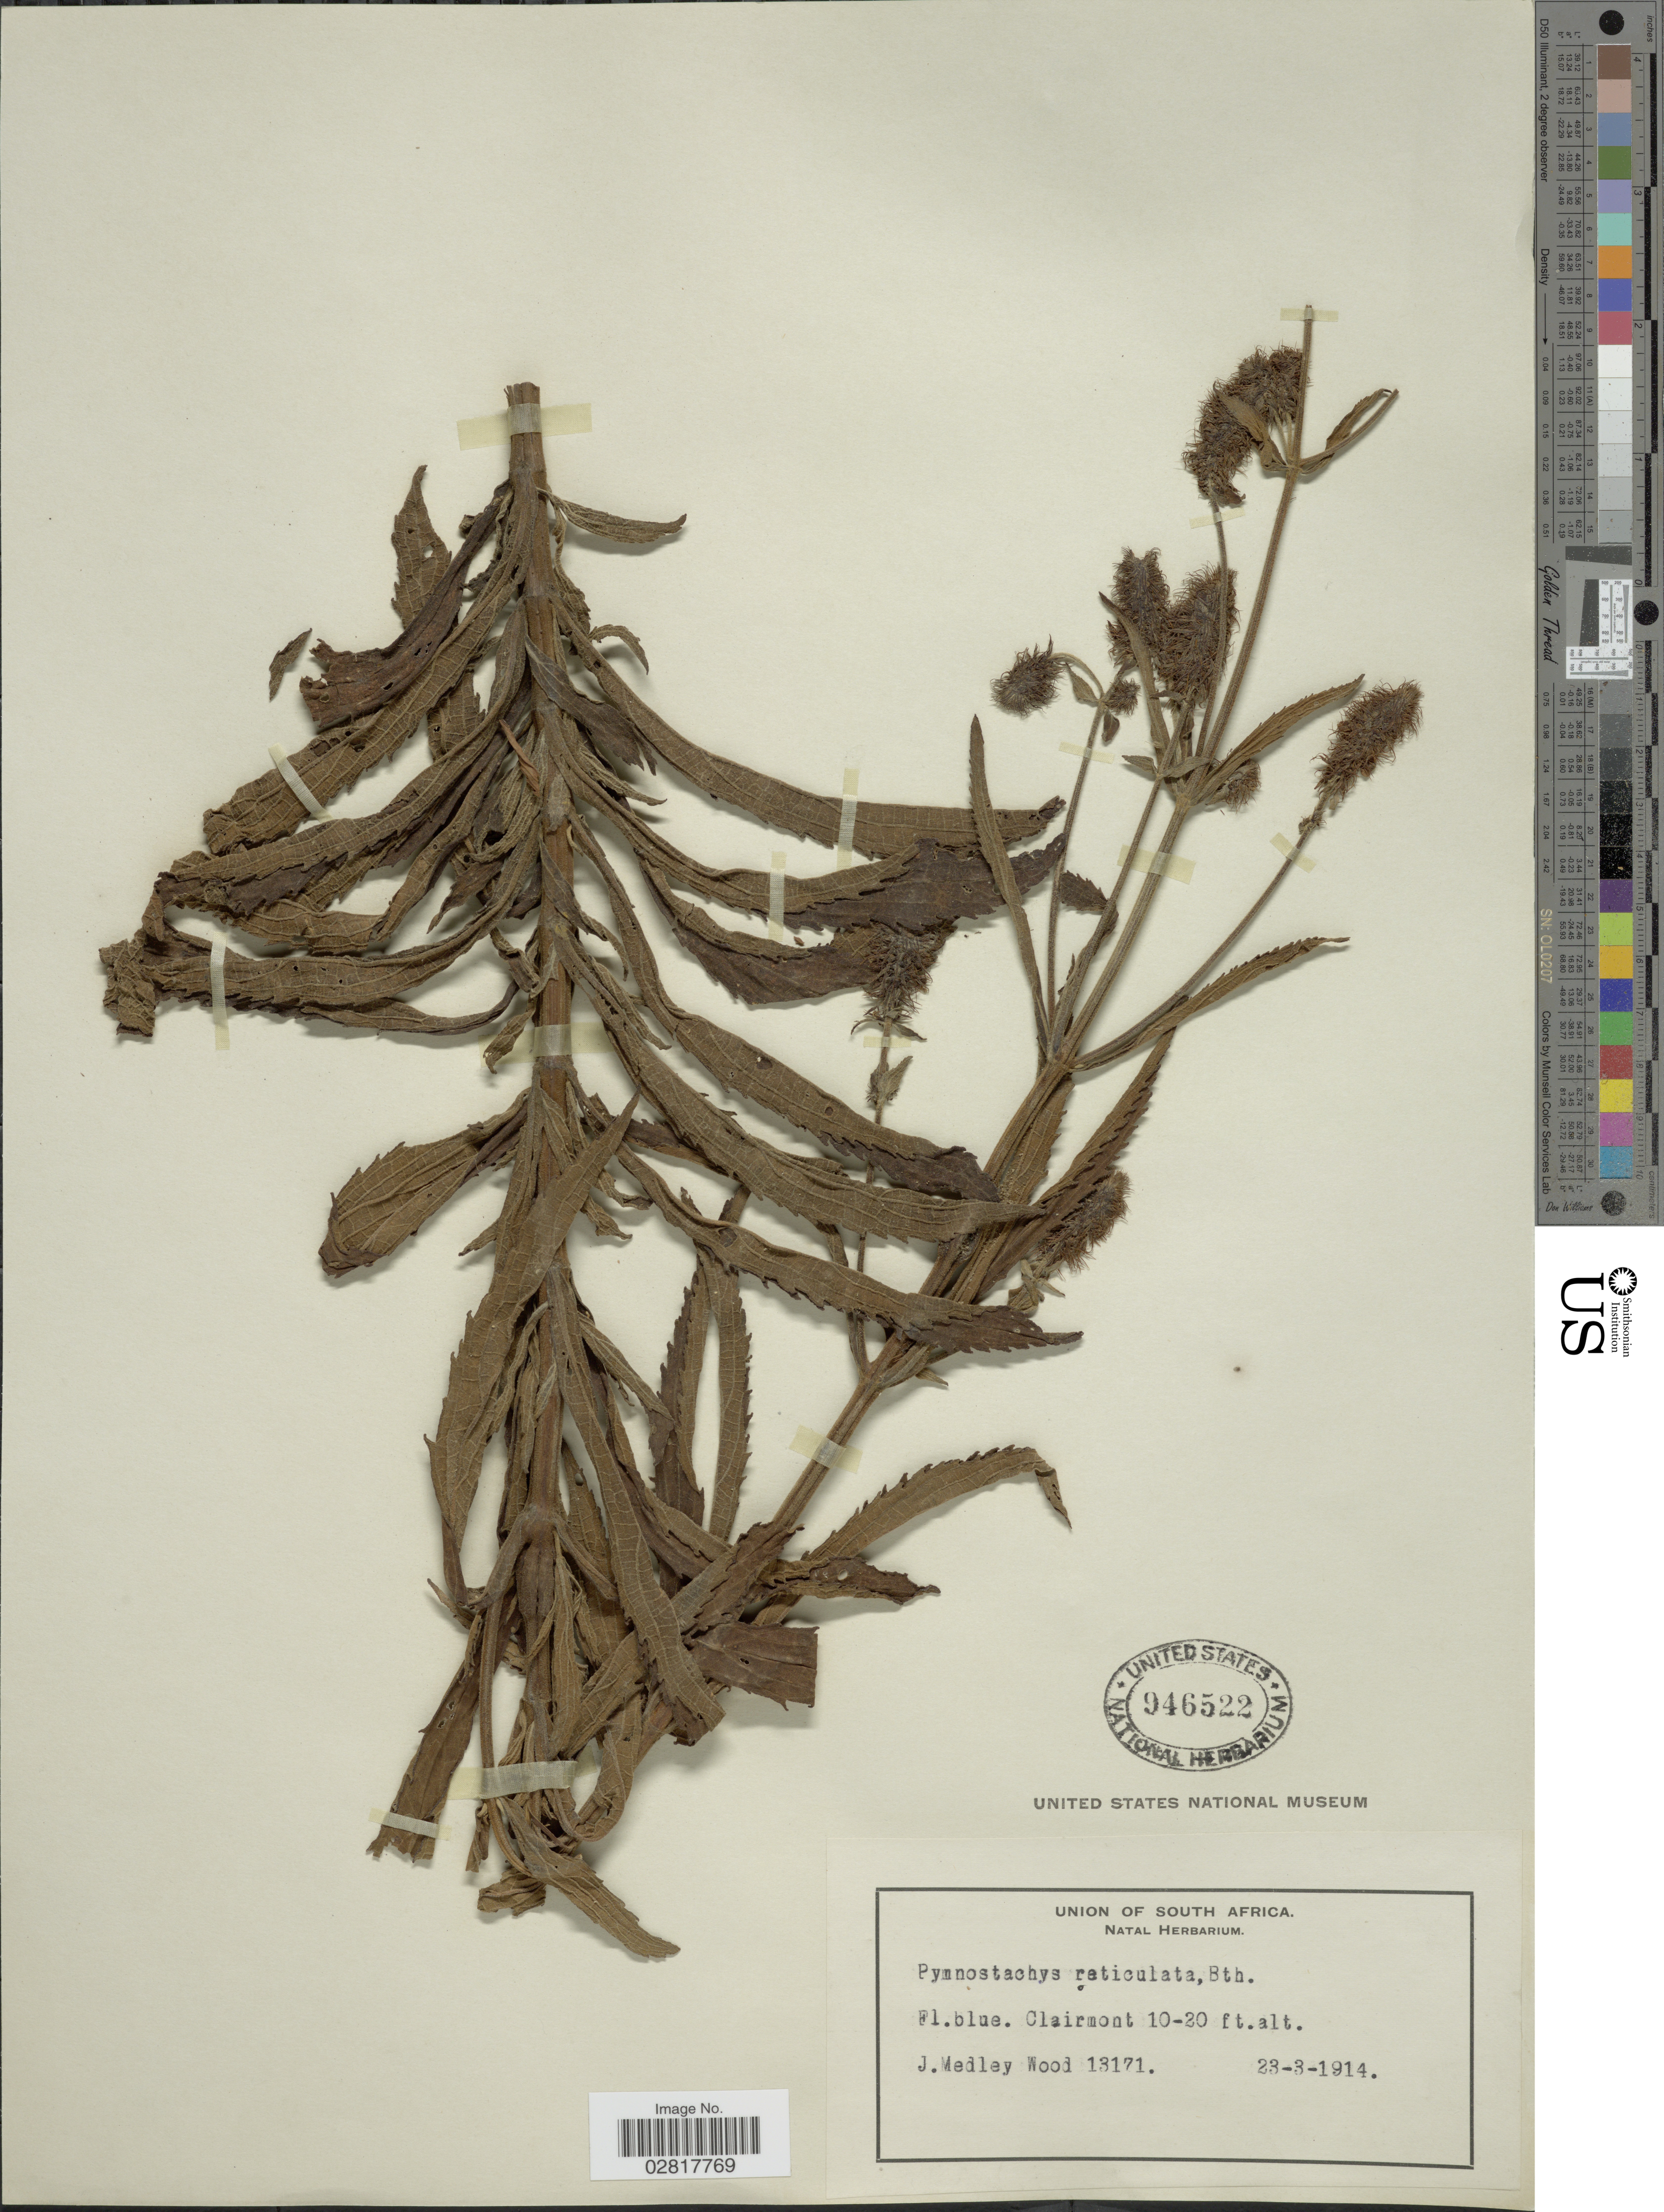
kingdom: Plantae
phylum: Tracheophyta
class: Magnoliopsida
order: Lamiales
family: Lamiaceae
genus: Pycnostachys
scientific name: Pycnostachys reticulata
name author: (E. Mey.) Benth.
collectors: J. Medley Wood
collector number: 13171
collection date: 1914-03-23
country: South Africa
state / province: KwaZulu-Natal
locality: Clairmont.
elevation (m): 3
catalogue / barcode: US 946522